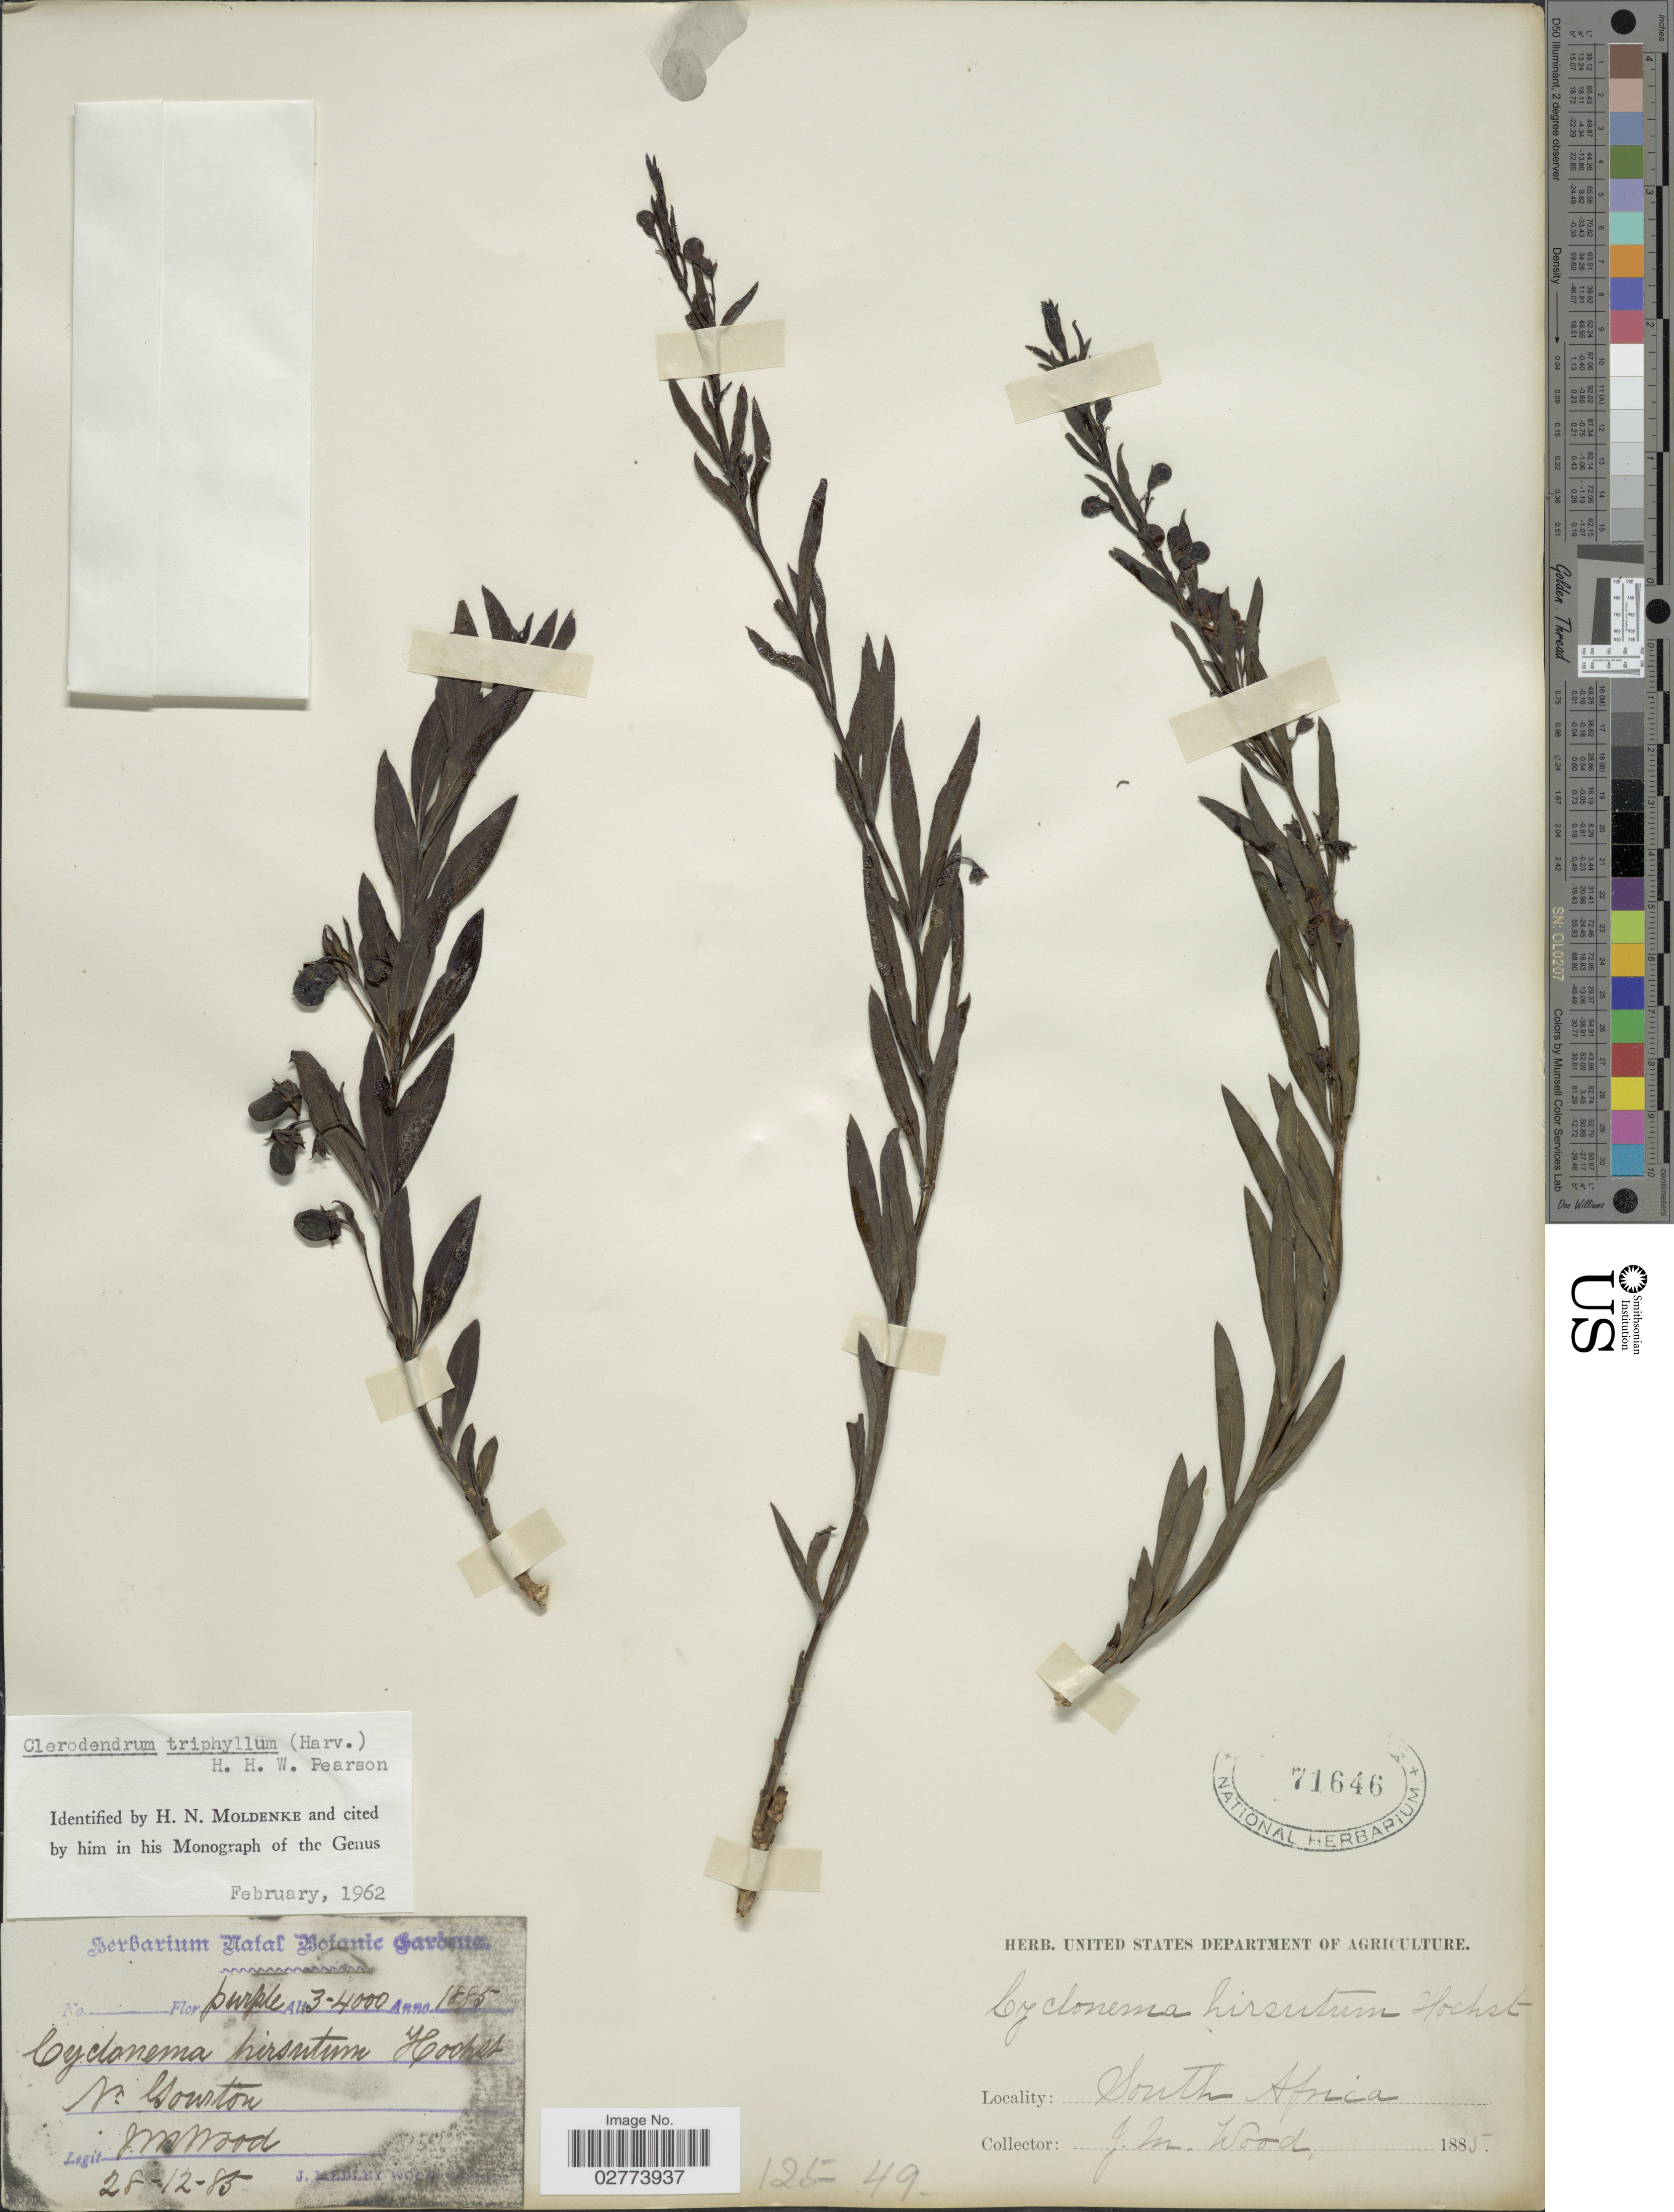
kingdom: Plantae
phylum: Tracheophyta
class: Magnoliopsida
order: Lamiales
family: Lamiaceae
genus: Clerodendrum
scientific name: Clerodendrum triphyllum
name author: (Harv.) H. Pearson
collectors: J. M. Wood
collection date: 1885-12-28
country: South Africa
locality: N. Gowton.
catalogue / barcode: US 71646